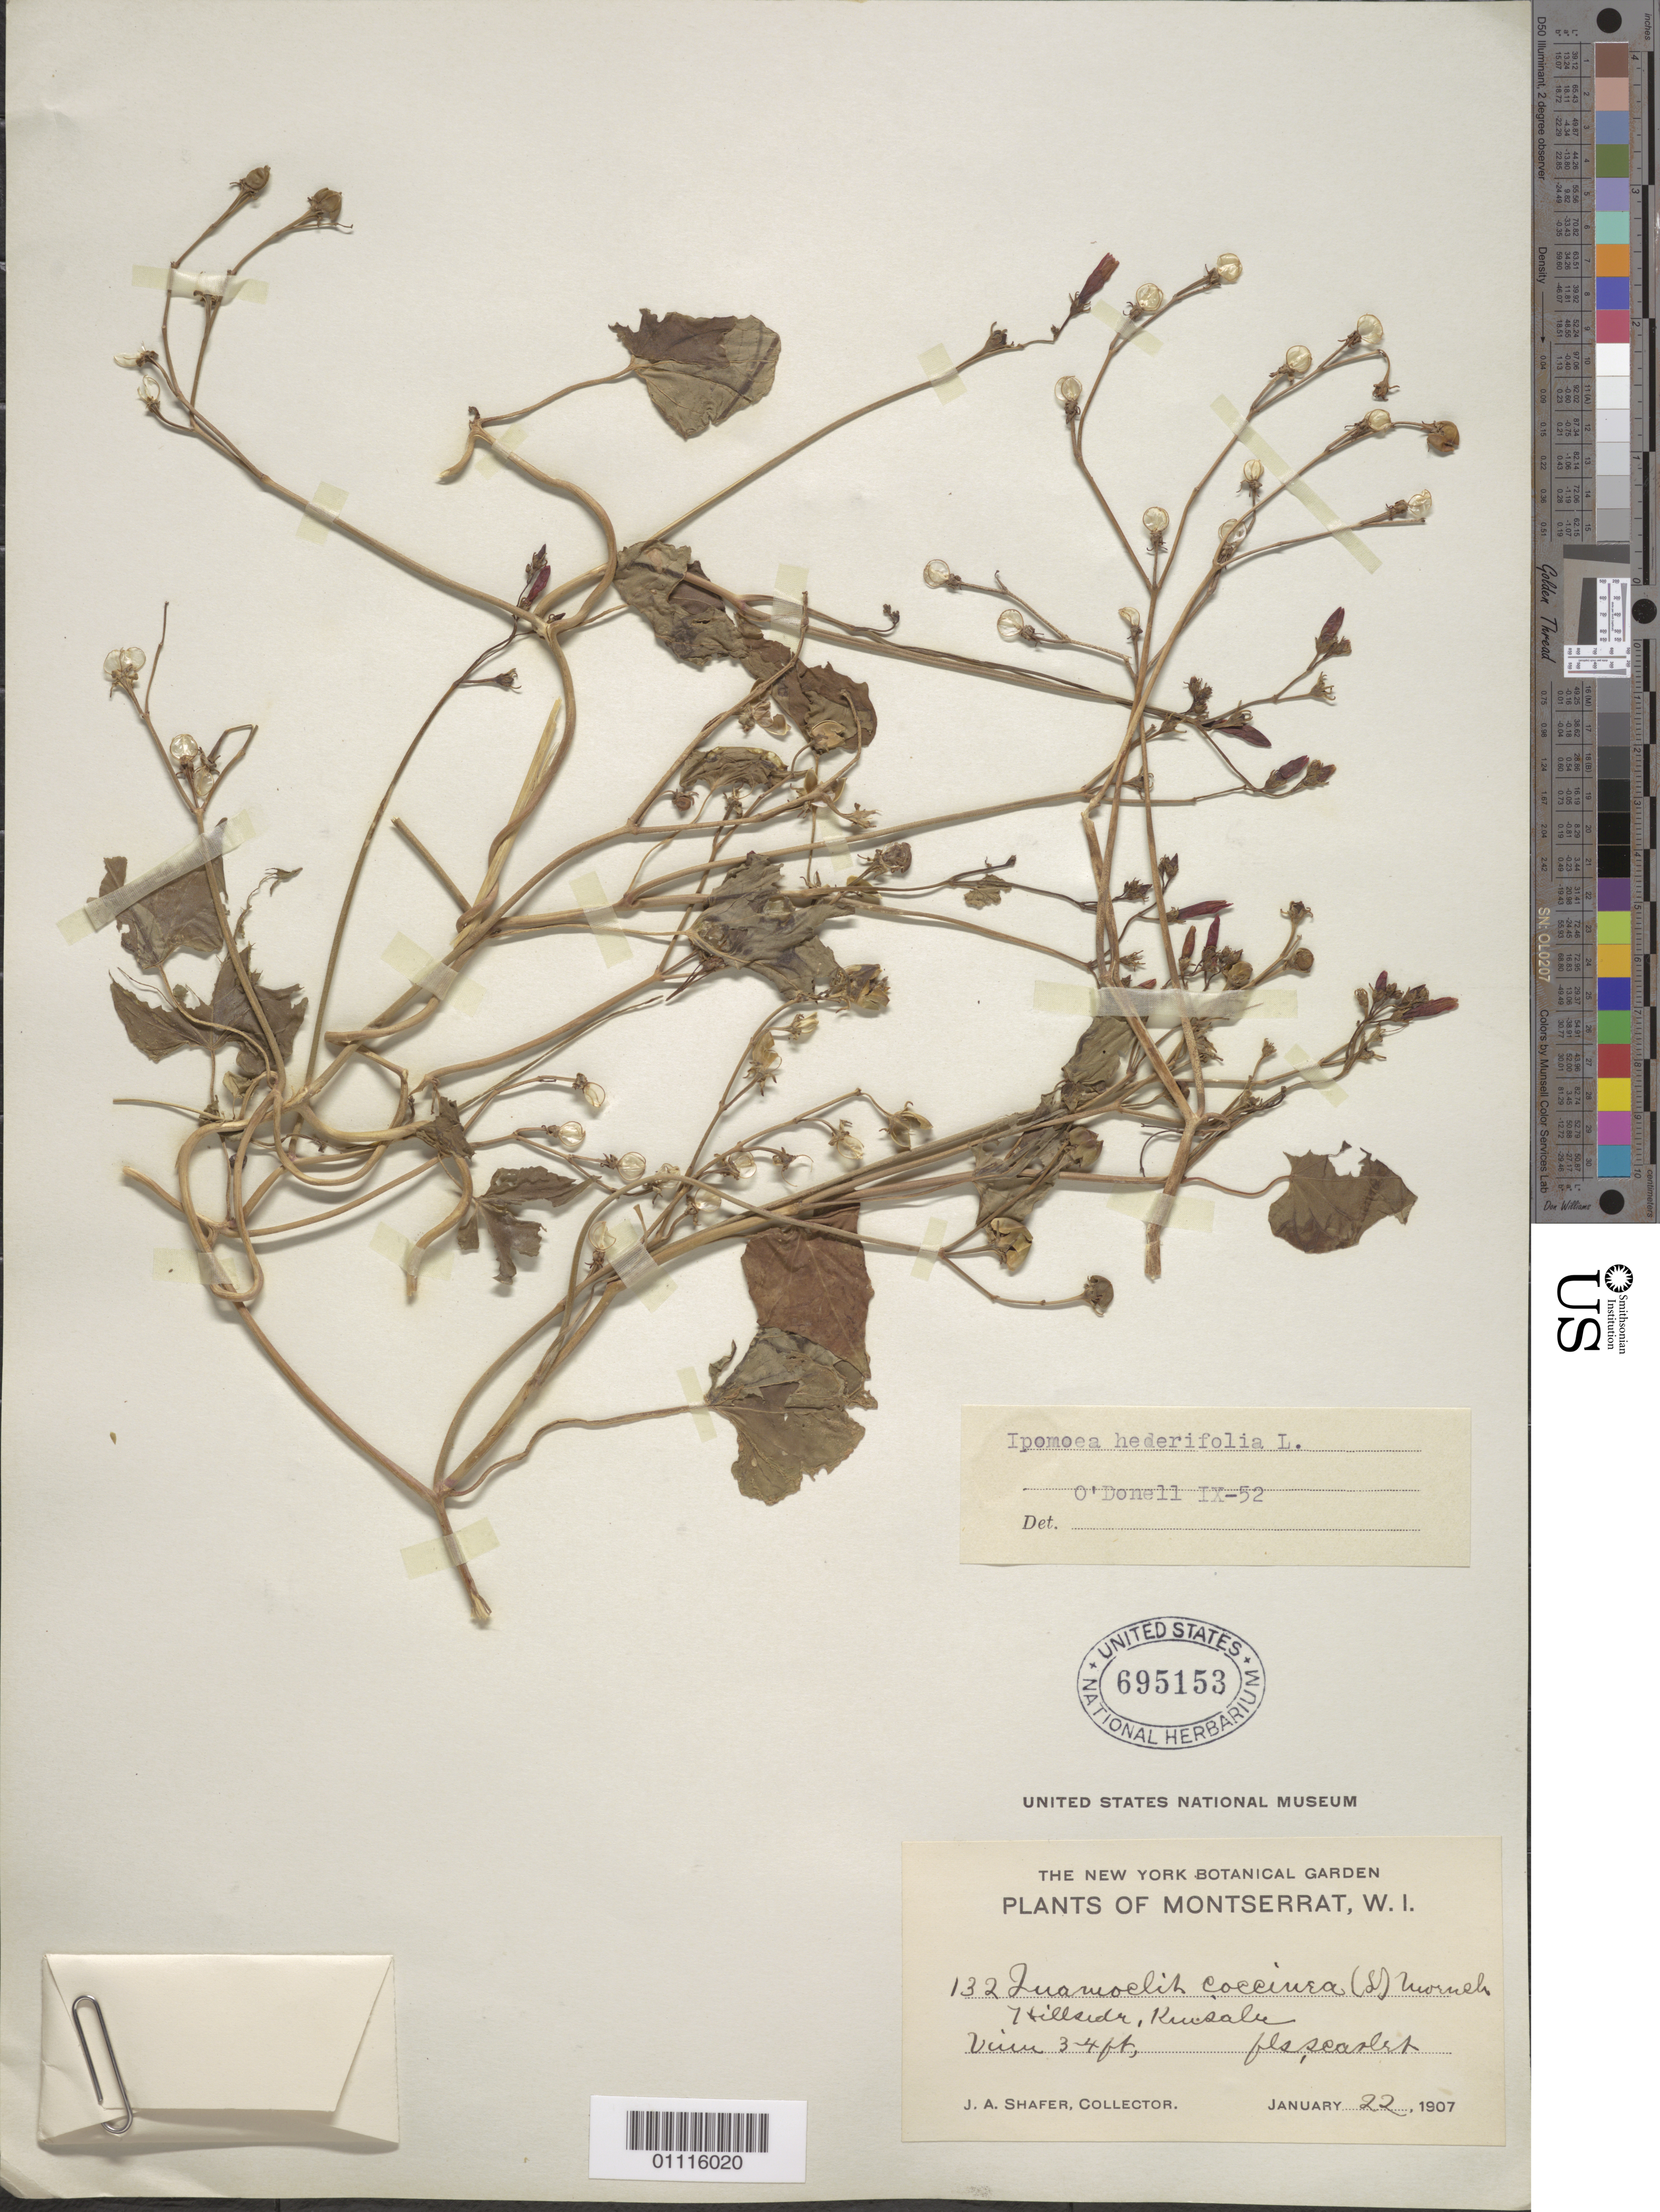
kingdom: Plantae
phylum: Tracheophyta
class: Magnoliopsida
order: Solanales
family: Convolvulaceae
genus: Ipomoea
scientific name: Ipomoea hederifolia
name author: L.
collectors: J. A. Shafer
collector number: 132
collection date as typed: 22 Jan 1907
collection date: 1907-01-22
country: Montserrat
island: Montserrat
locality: Hillside, Kinsale.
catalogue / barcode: US 695153